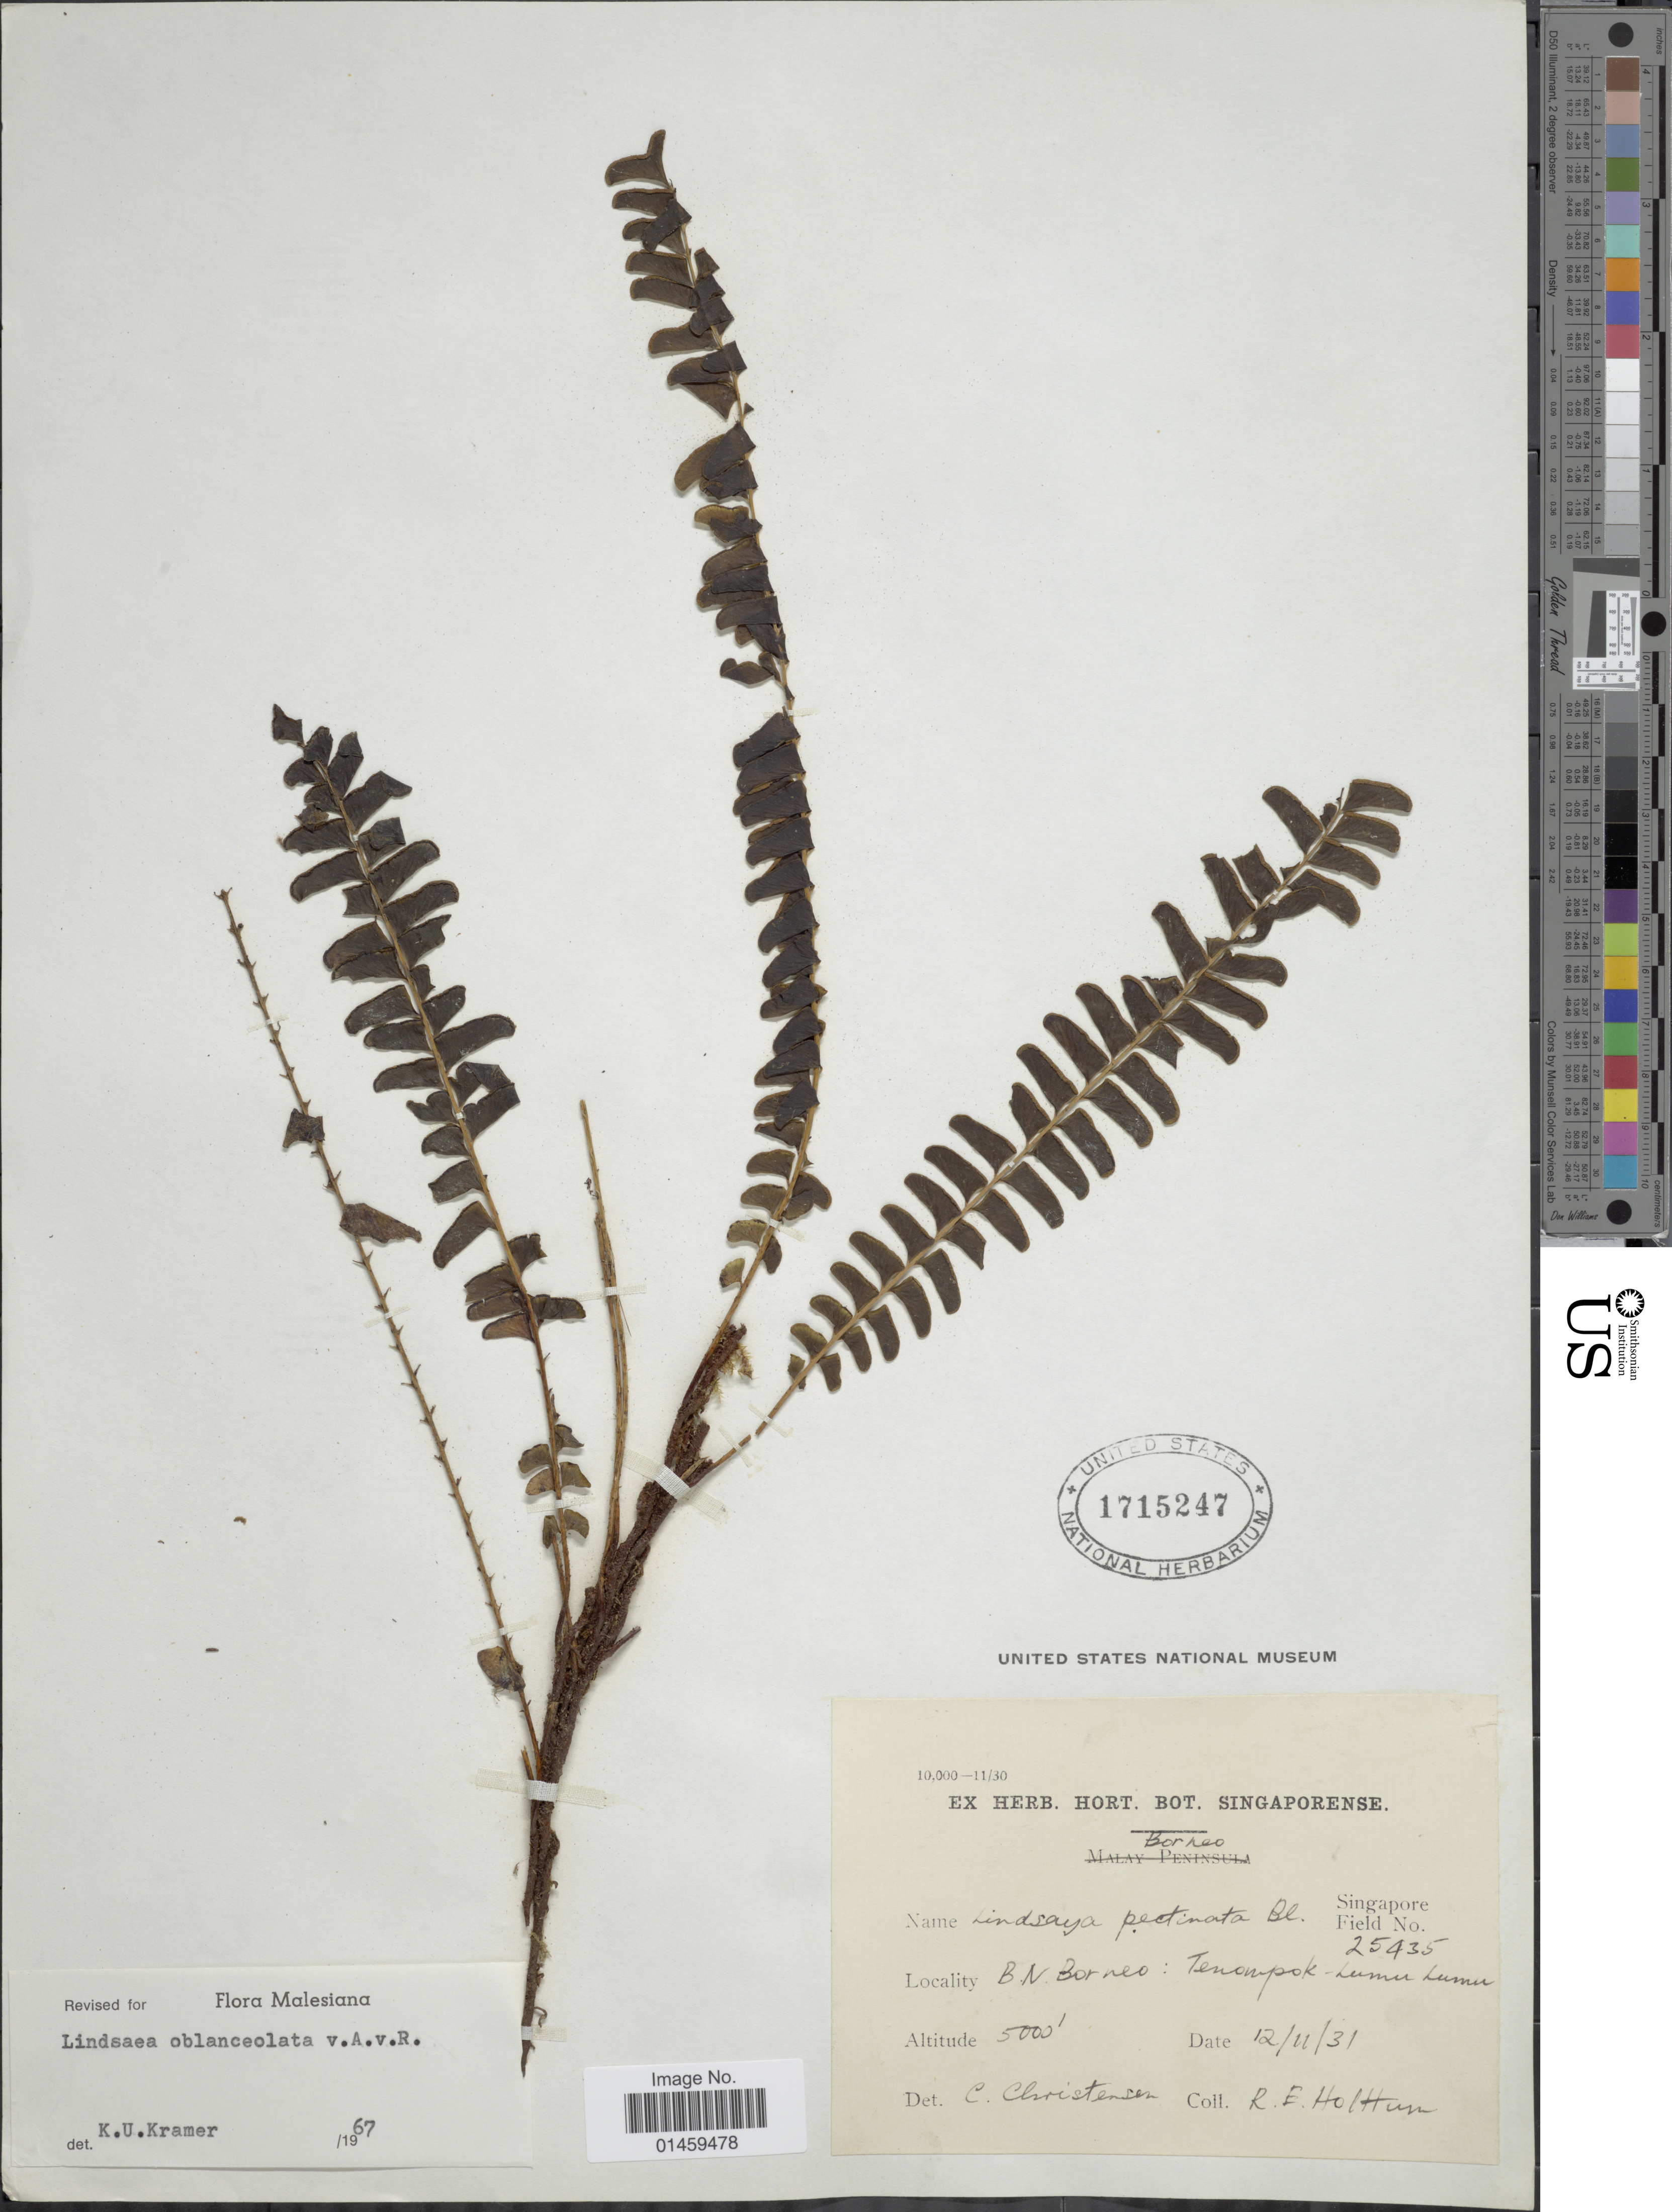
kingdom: Plantae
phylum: Tracheophyta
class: Polypodiopsida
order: Polypodiales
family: Lindsaeaceae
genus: Lindsaea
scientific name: Lindsaea oblanceolata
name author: Alderw.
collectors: R. E. Holttum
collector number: Singapore Field 25435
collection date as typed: Transcribed d/m/y: 12/11/31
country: Malaysia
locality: Borneo. B. N. Borneo: Tenompok-Lumu Lumu. [interpreted]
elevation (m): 1524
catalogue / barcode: US 1715247